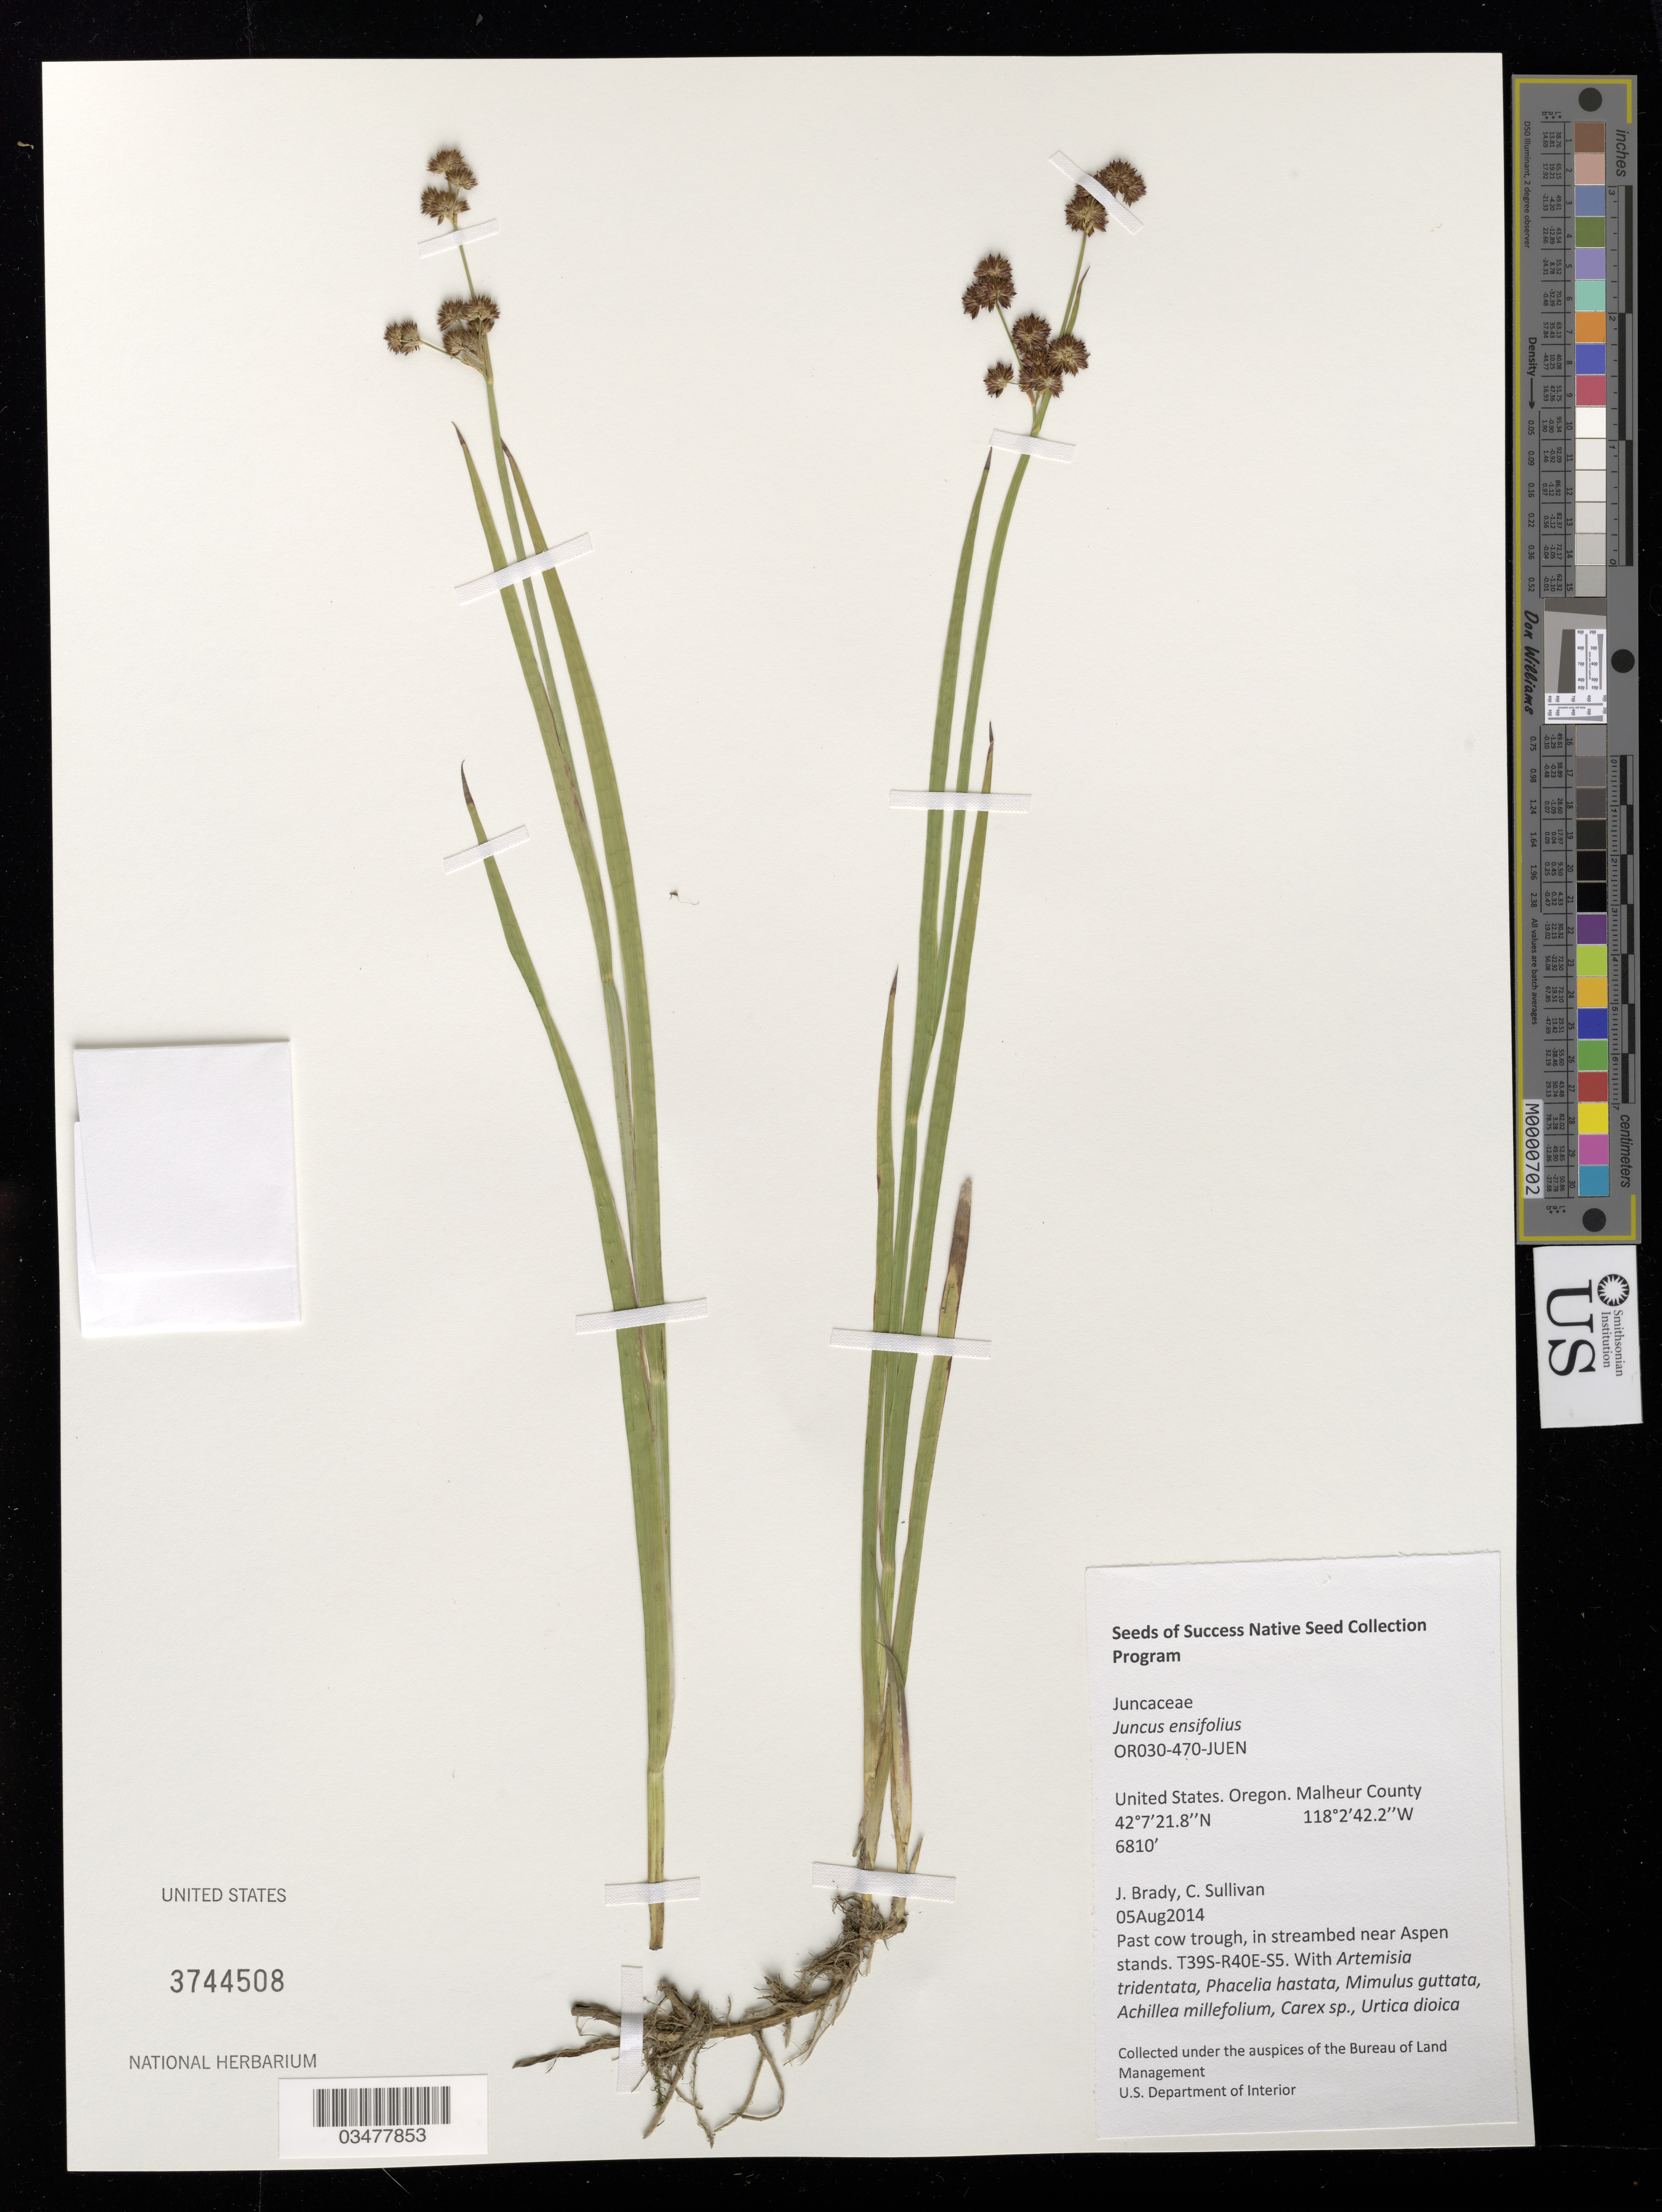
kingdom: Plantae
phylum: Tracheophyta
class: Liliopsida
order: Poales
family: Juncaceae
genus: Juncus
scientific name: Juncus ensifolius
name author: Wikstr.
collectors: J. Brady & C. Sullivan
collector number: OR030-470-JUEN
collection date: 2014-08-05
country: United States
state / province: Oregon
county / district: Malheur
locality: Streambed near Aspen stands. T39S-R40E-S5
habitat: Artemisia tridentata, Phacelia hastata, Carex sp., Urtica dioica, etc.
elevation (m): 2076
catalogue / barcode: US 3744508